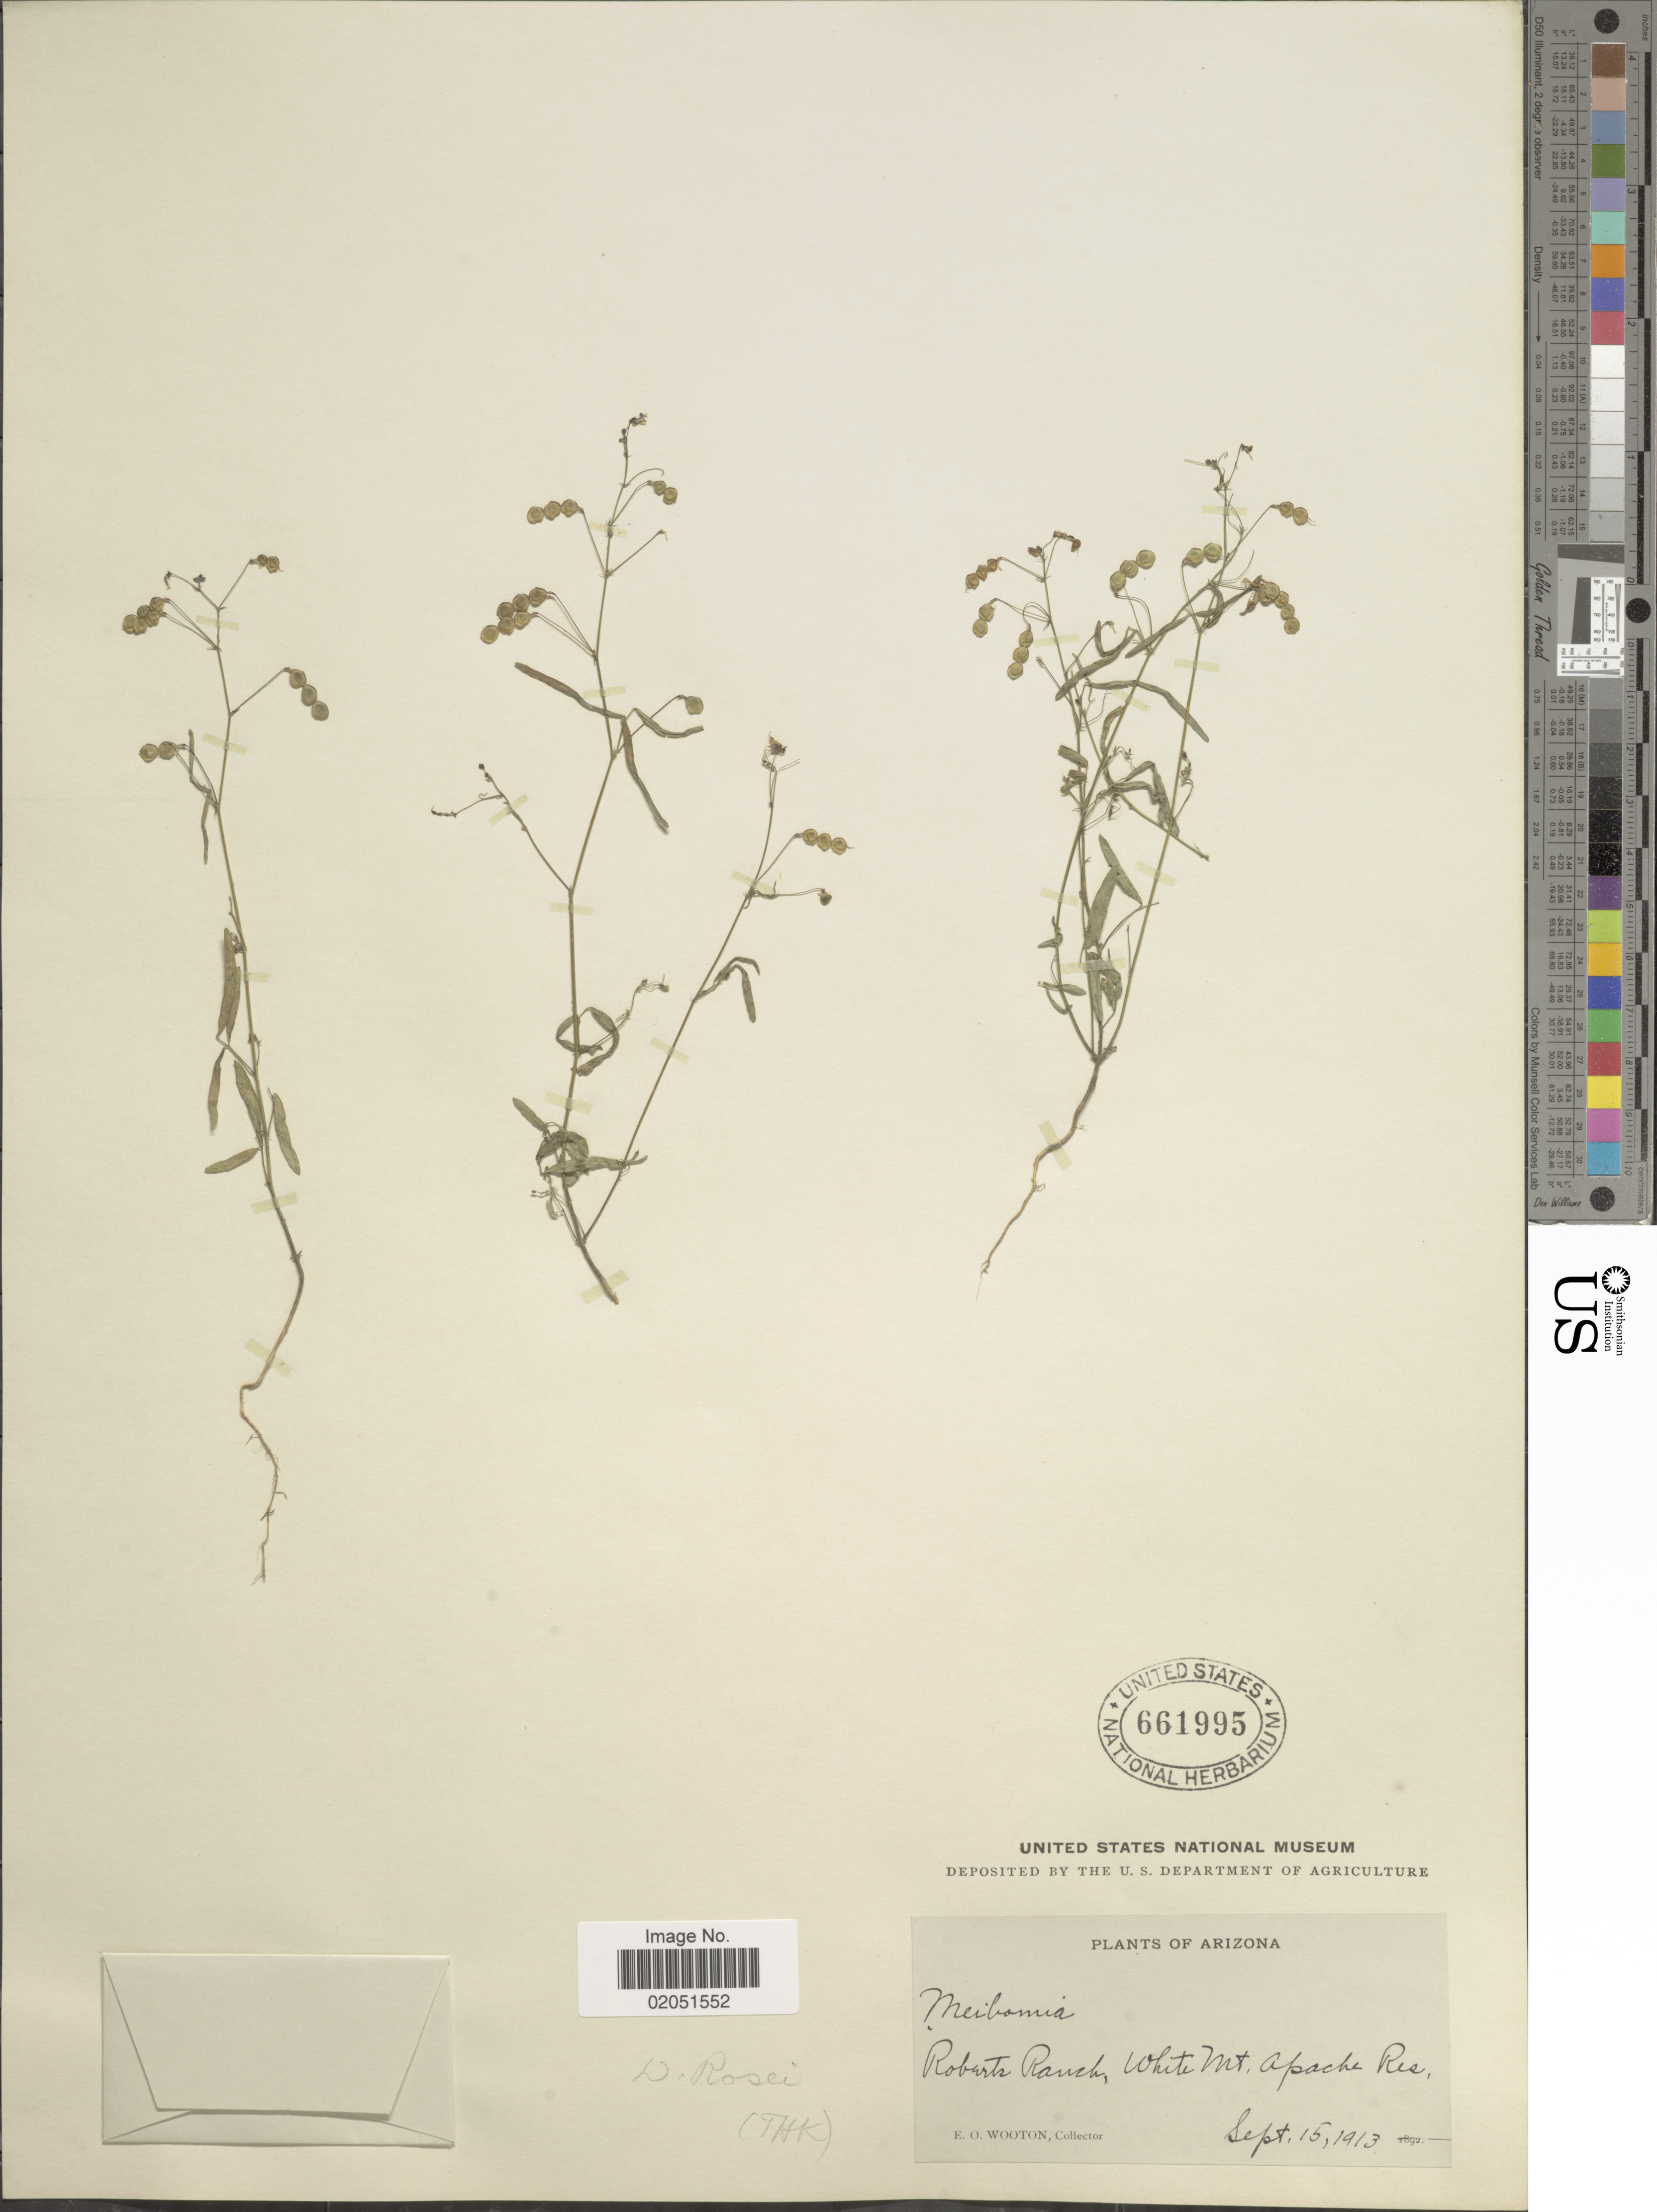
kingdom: Plantae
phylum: Tracheophyta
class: Magnoliopsida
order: Fabales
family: Fabaceae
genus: Desmodium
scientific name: Desmodium rosei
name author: B.G. Schub.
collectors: E. O. Wooton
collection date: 1913-09-15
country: United States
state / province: Arizona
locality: Roberts Ranch, White Mt. Apache Res.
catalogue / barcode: US 661995